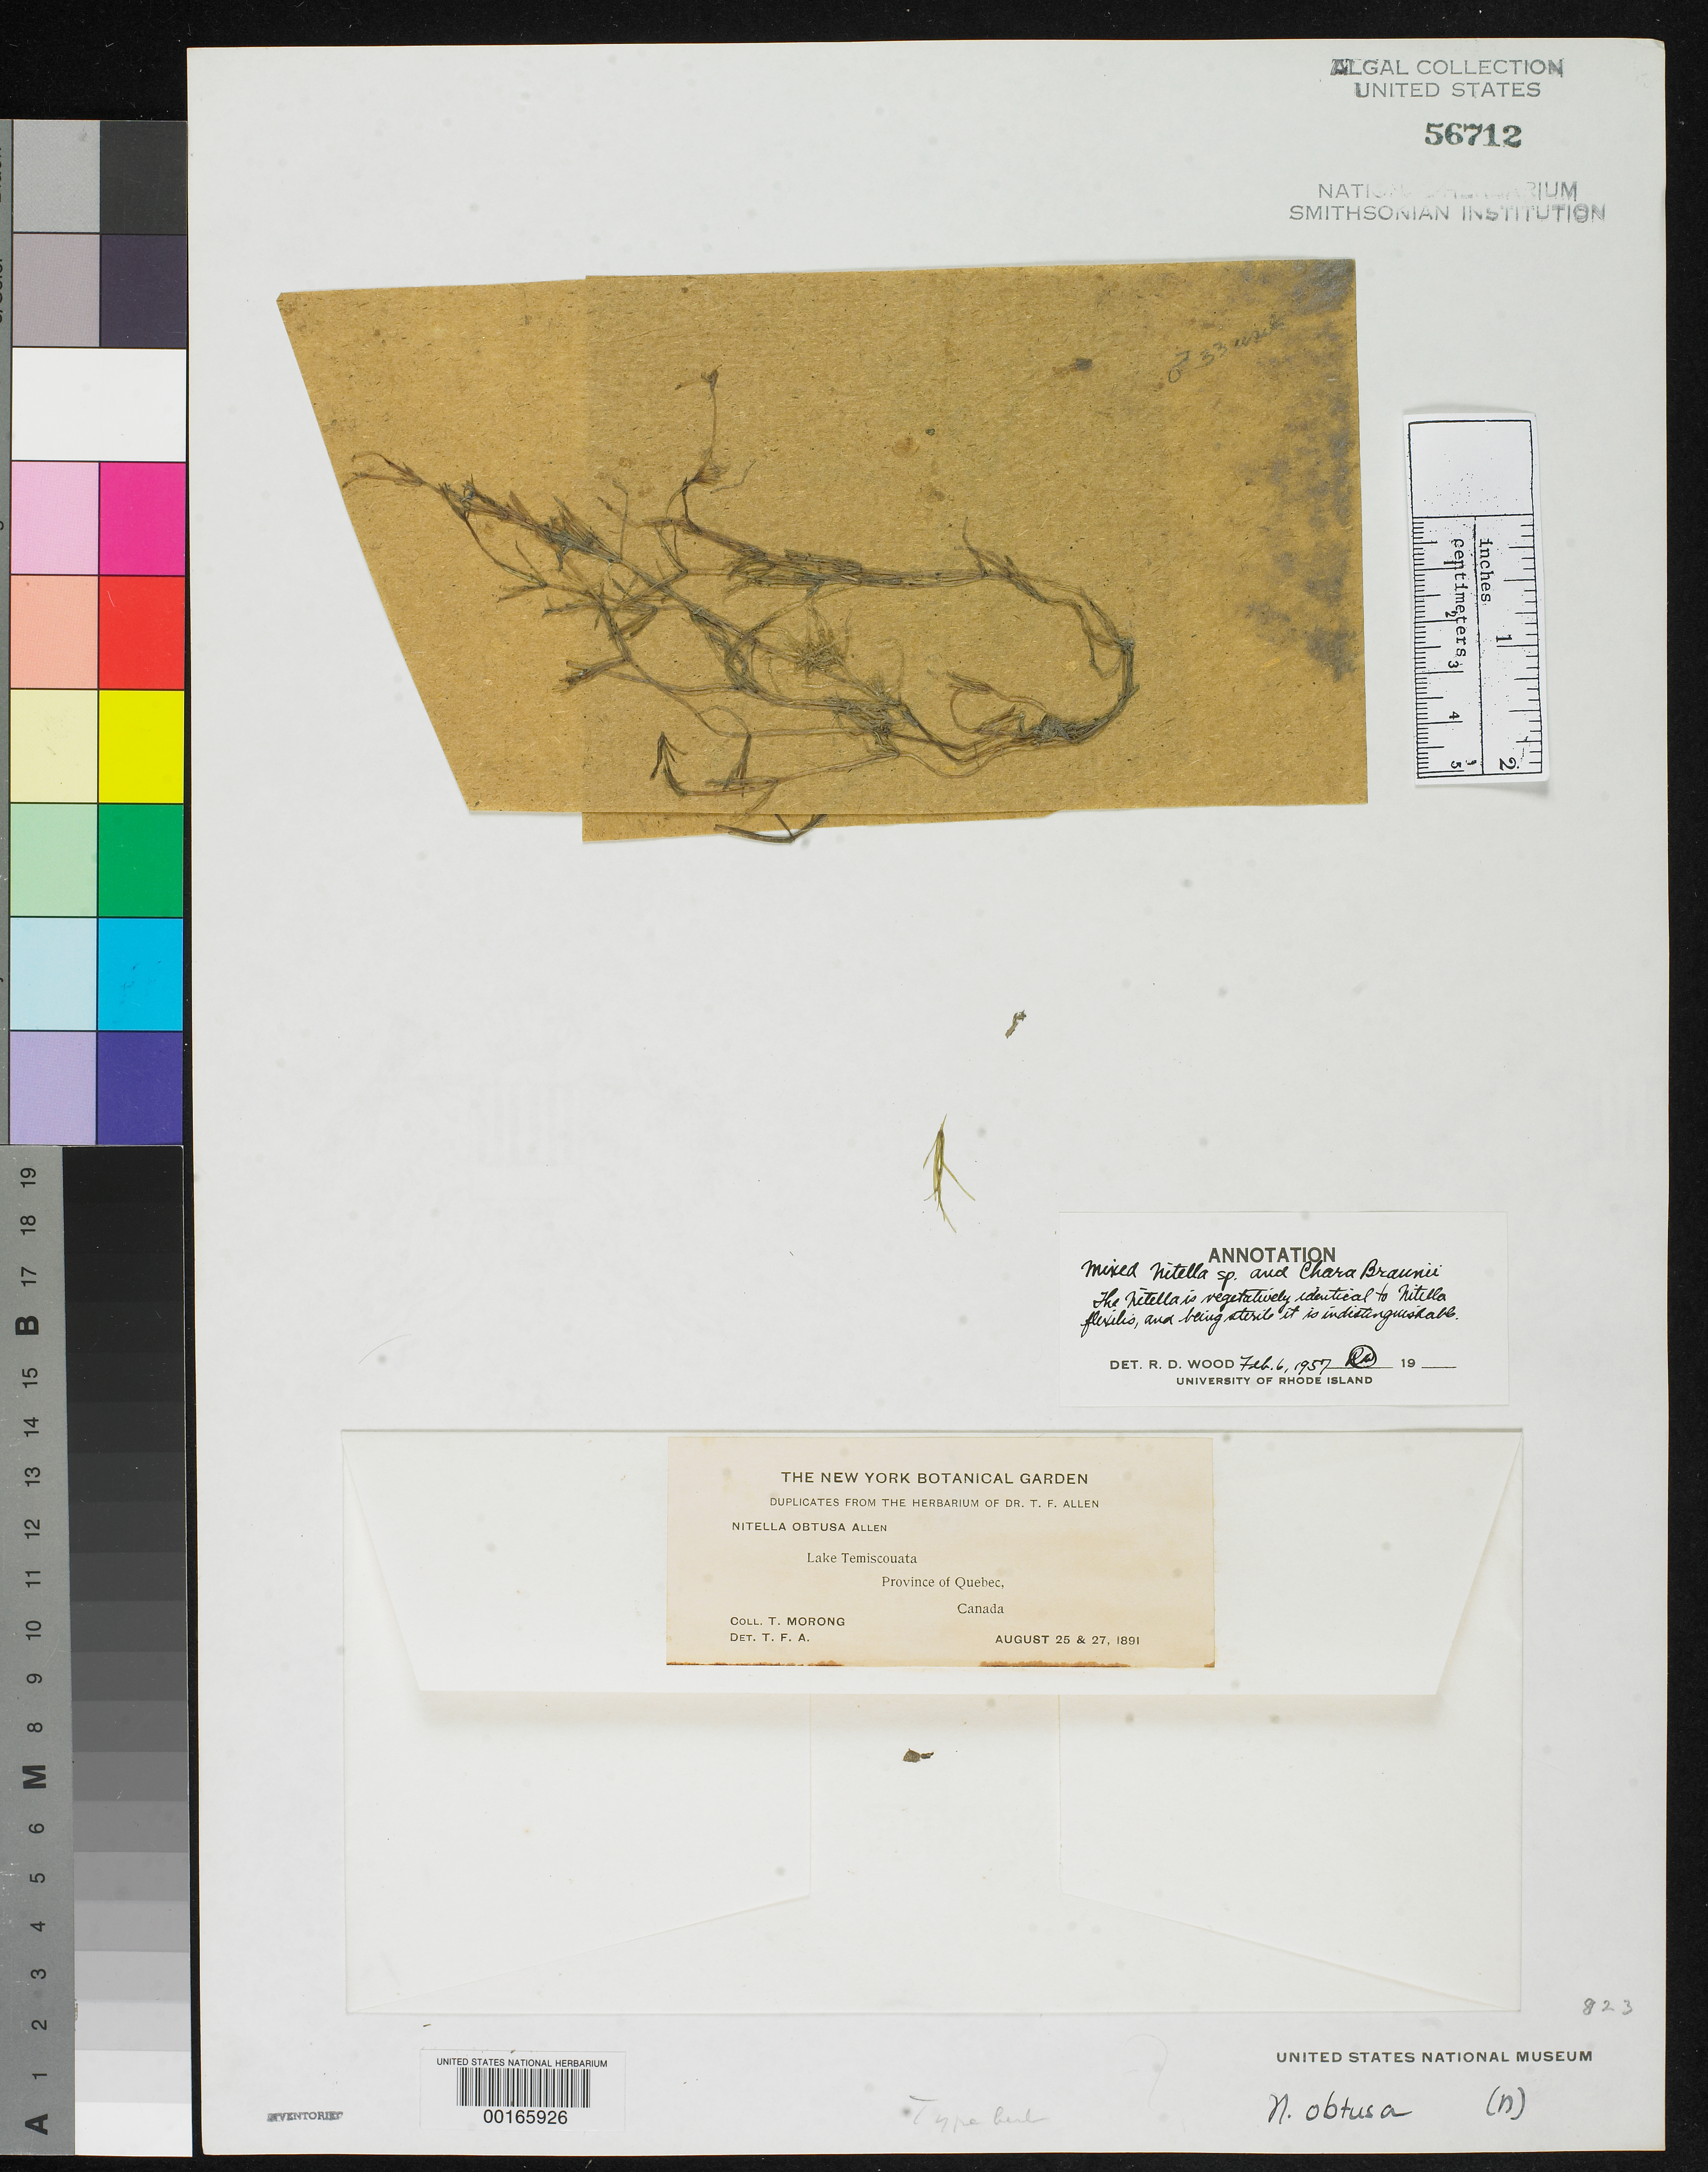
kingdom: Plantae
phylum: Charophyta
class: Charophyceae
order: Charales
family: Characeae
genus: Nitella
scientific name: Nitella obtusa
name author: Allen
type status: Isotype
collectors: T. Morong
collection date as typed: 25 Aug 1891 and 27 Aug 1891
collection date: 1891-08-25,1891-08-27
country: Canada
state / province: Quebec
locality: Lake Temiscouata.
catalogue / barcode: US 56712